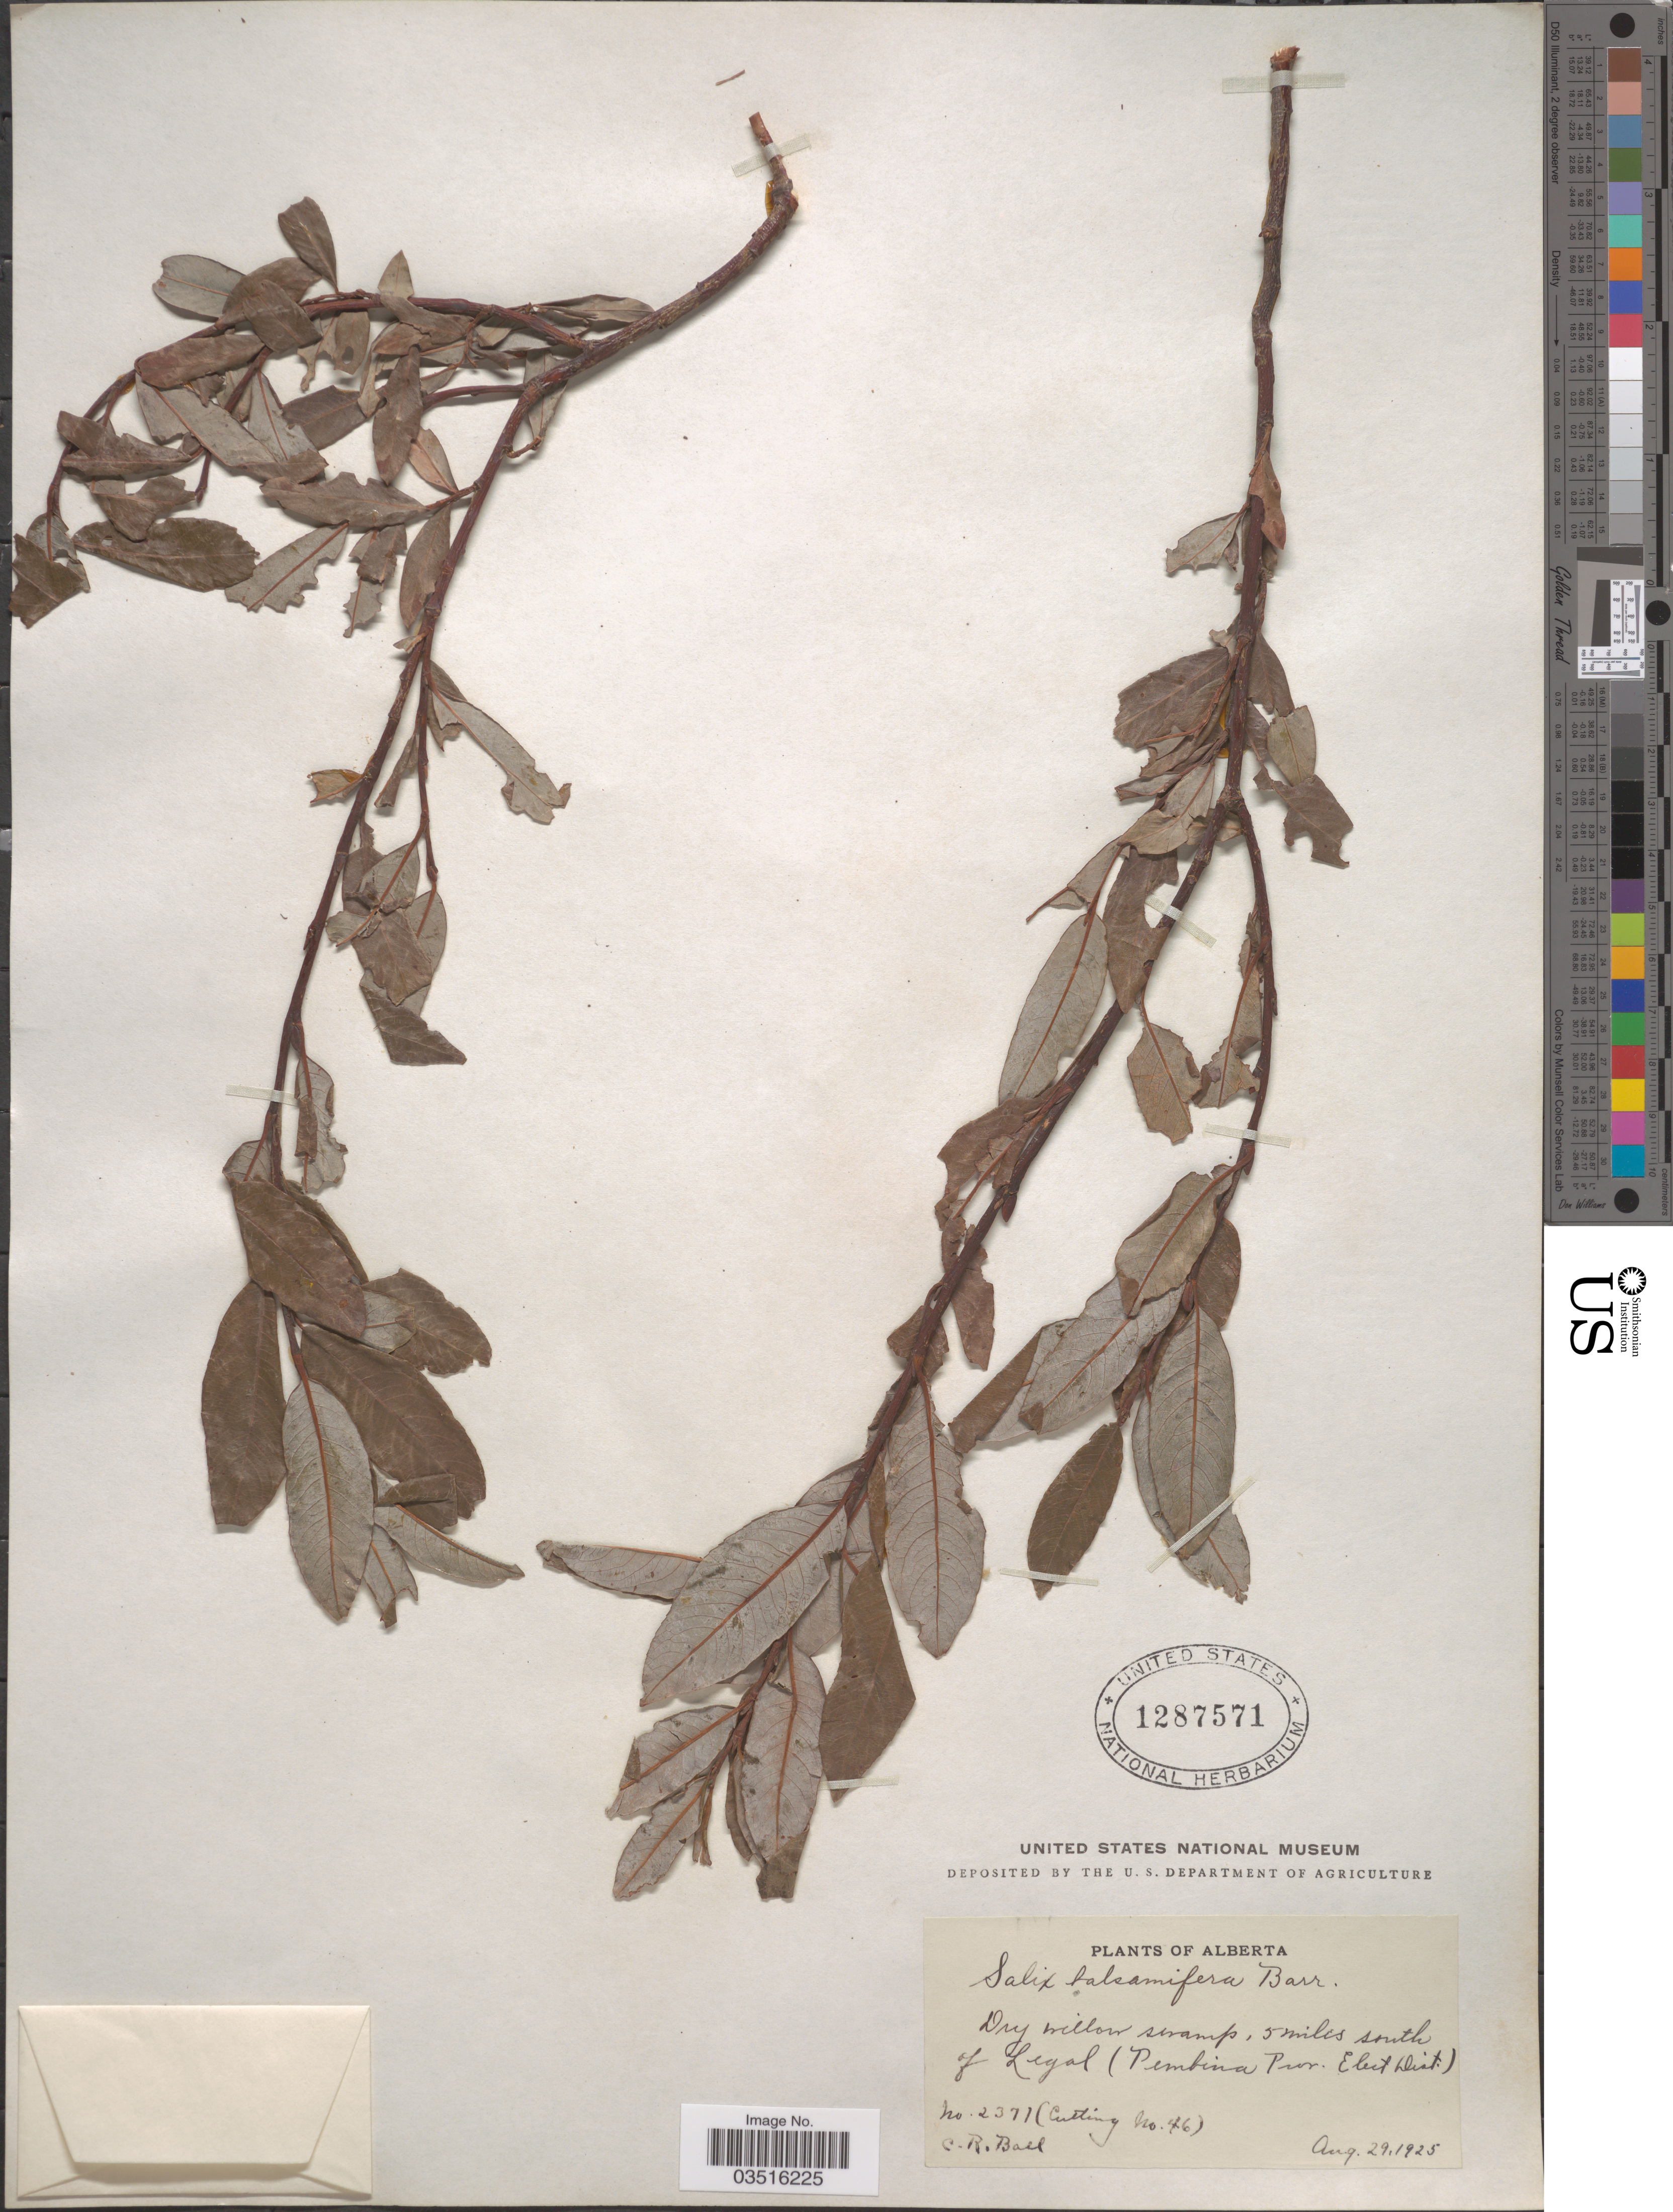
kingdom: Plantae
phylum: Tracheophyta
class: Magnoliopsida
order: Malpighiales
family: Salicaceae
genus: Salix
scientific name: Salix pyrifolia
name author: Ledeb.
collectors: C. R. Ball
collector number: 2371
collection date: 1925-08-29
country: Canada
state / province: Alberta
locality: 5 miles south of Legal (Pembina Prov. Elect Dist.).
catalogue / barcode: US 1287571